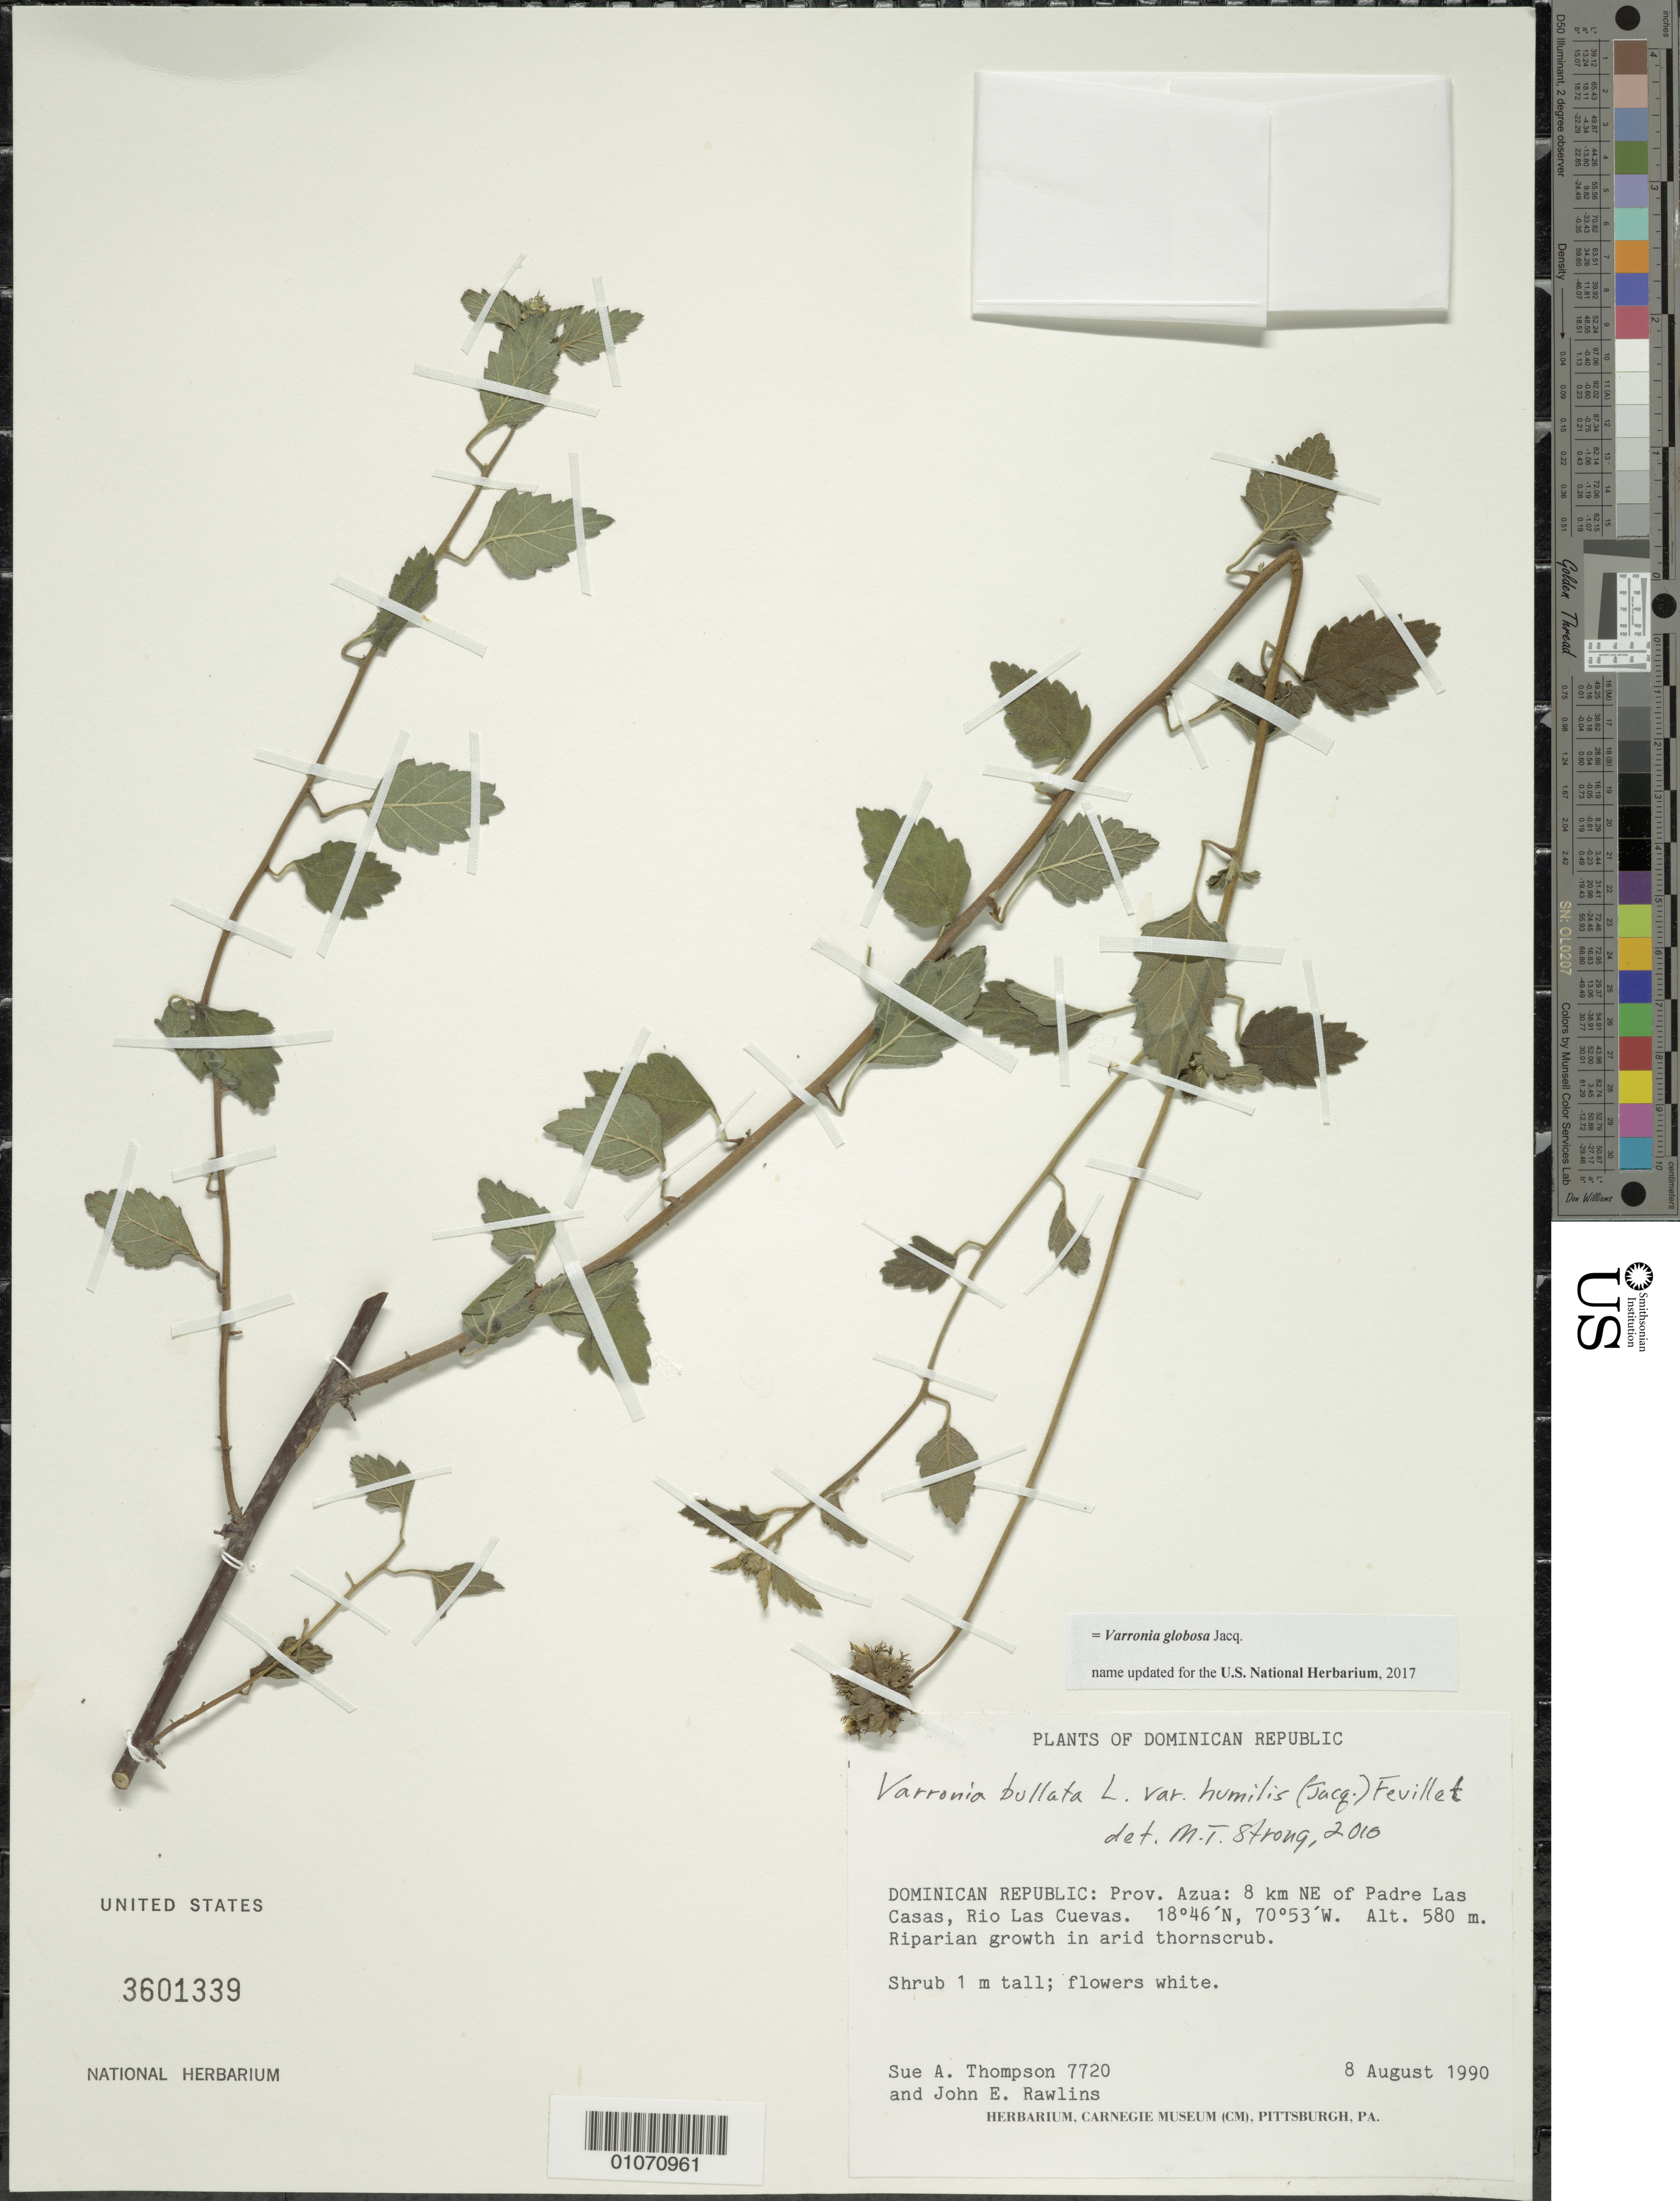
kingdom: Plantae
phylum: Tracheophyta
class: Magnoliopsida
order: Boraginales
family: Cordiaceae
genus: Varronia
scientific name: Varronia globosa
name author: Jacq.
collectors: S. A. Thompson, J. Rawlins & C. Young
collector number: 7720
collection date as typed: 08 Aug 1990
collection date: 1990-08-08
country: Dominican Republic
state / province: Azua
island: Hispaniola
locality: Padre Las Casas, 8 km NE of; Rio Las Cuevas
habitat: Riparian growth in arid thorn scrub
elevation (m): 580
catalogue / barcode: US 3601339